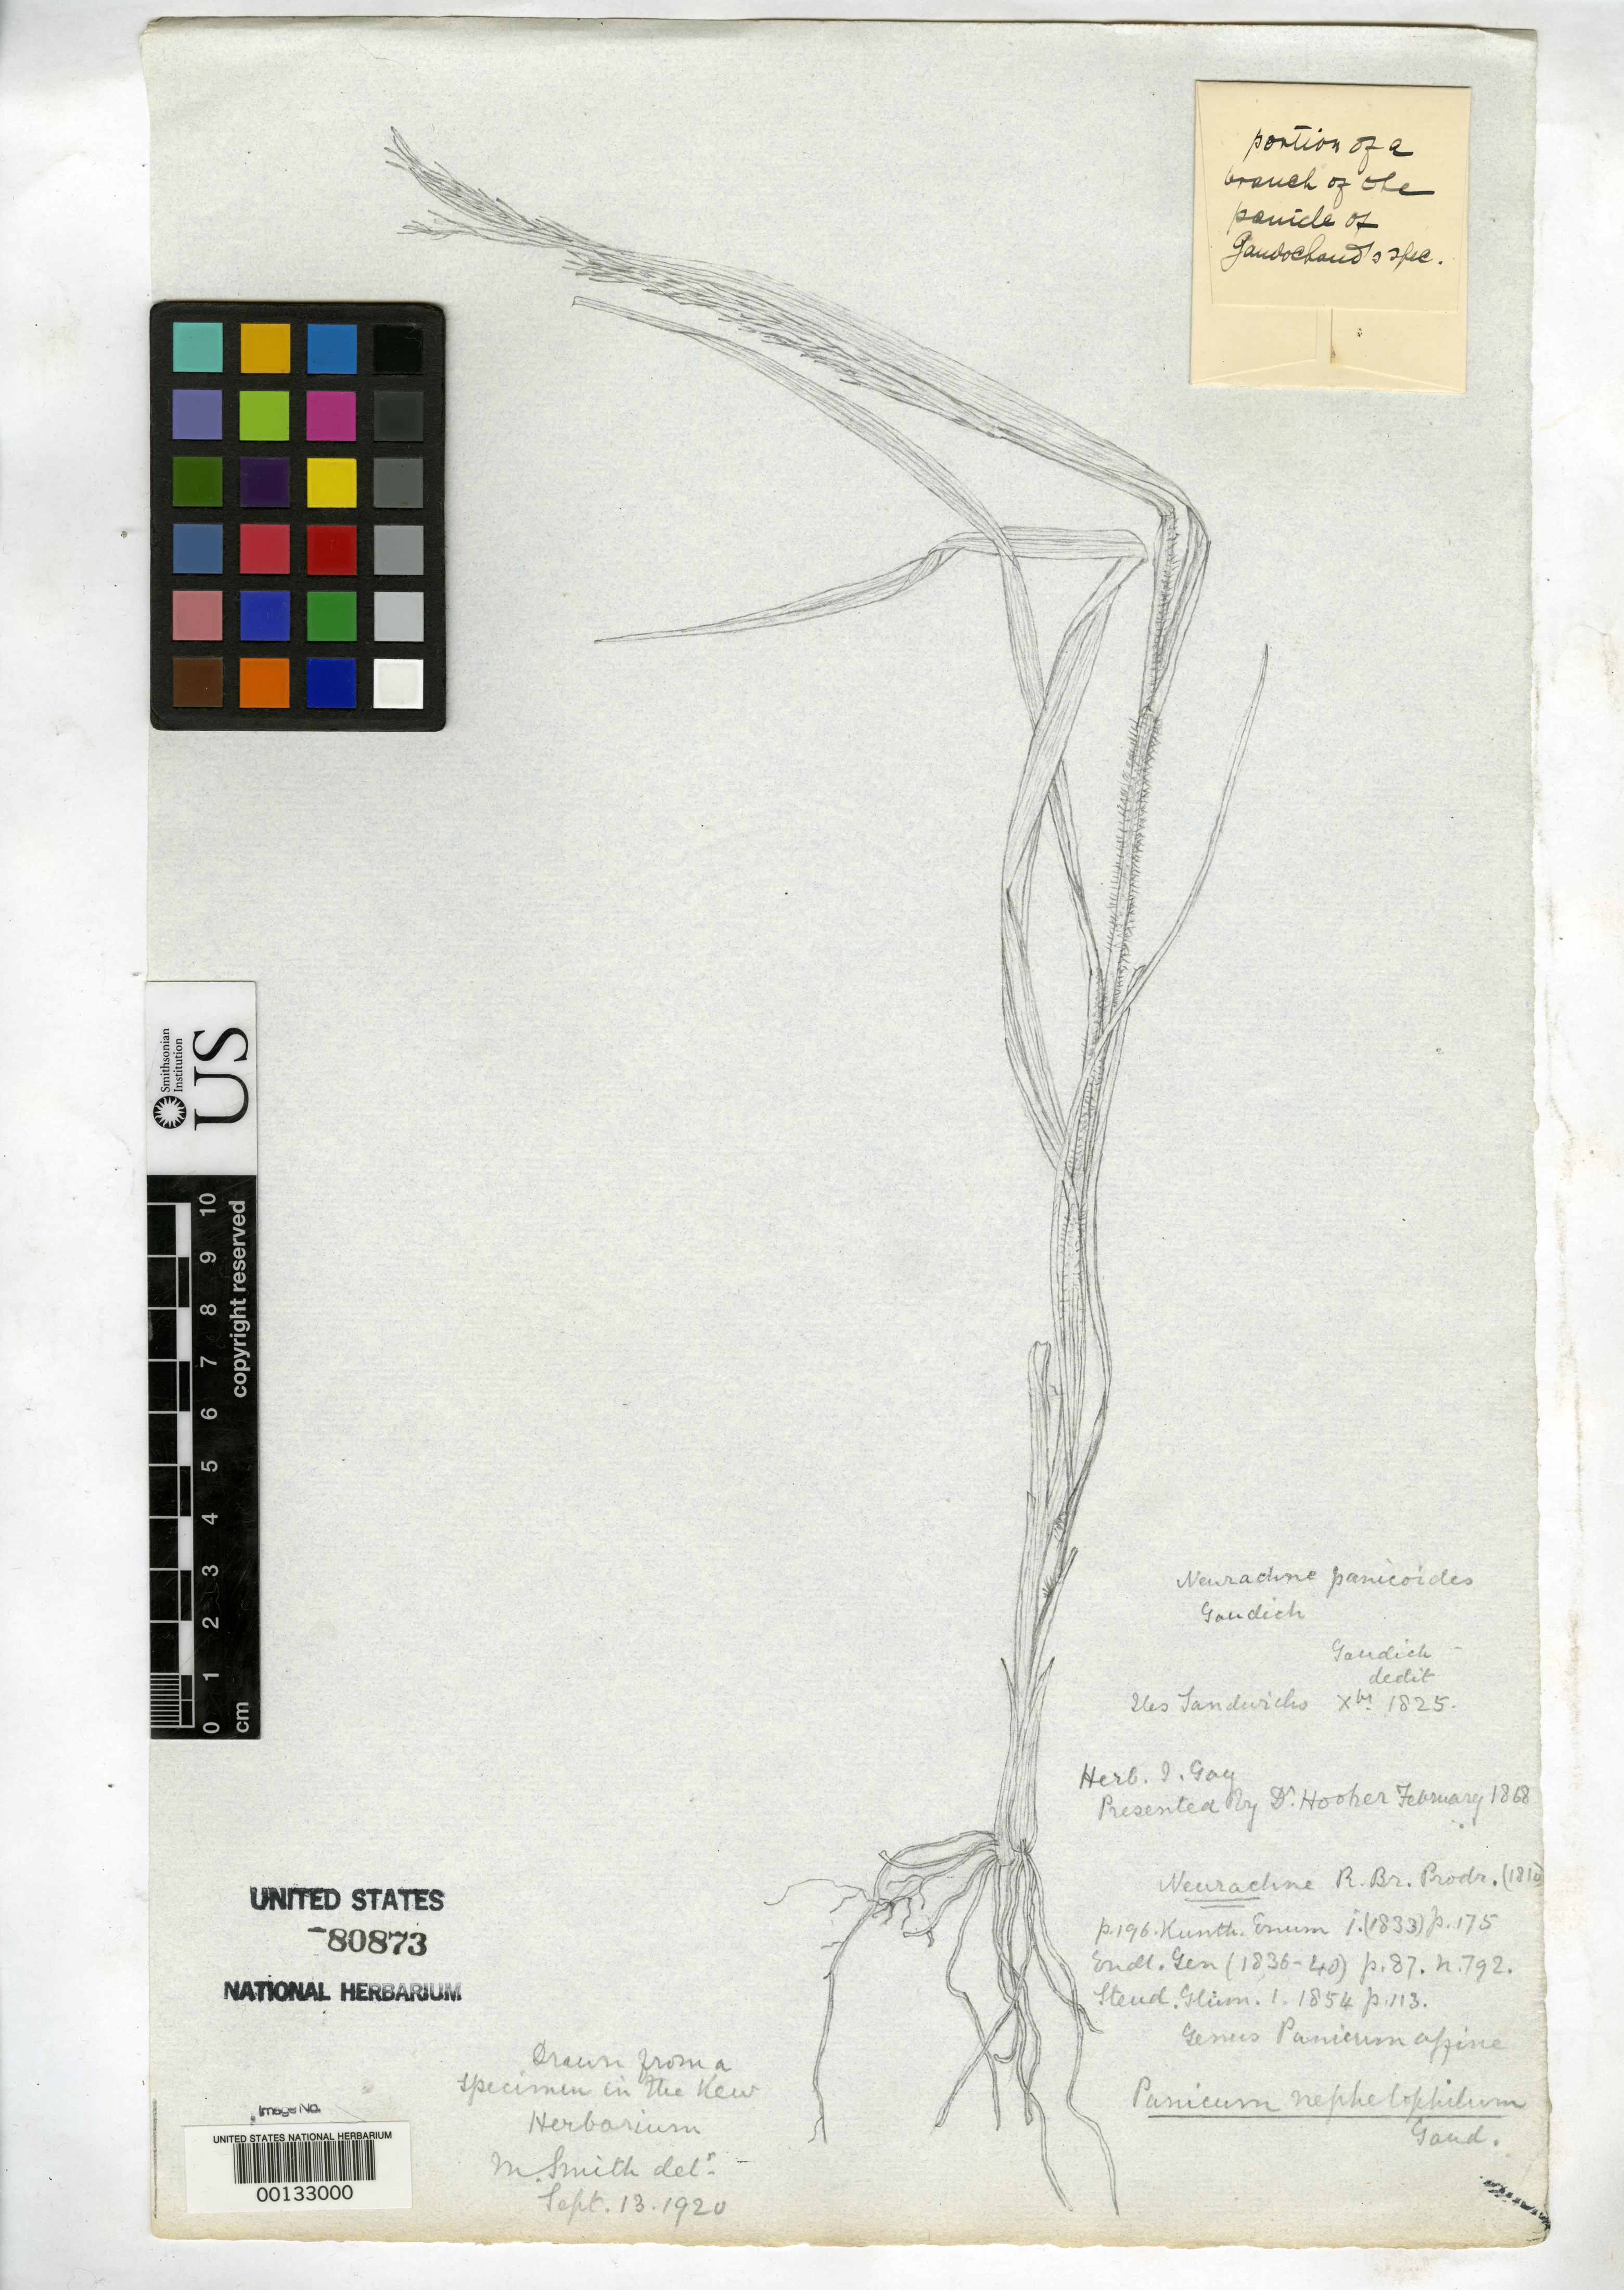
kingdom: Plantae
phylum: Tracheophyta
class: Liliopsida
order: Poales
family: Poaceae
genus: Panicum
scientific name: Panicum nephelophilum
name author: Gaudich.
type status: Type Collection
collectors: C. Gaudichaud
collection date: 1825-10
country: United States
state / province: Hawaii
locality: Iles Sandwichs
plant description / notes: Drawing and fragmentary material of type specimen ex herb. Kew (?); drawing, "drawn from a specimen in the Kew Herbarium"; packet, "portion of a branch of the panicle of Gaudichaud's spec." Protologue, "Kalamalo et Konokona incolarum: In insulis Sandwicensicus (alt. 450-500 hex.)"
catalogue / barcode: US 80873